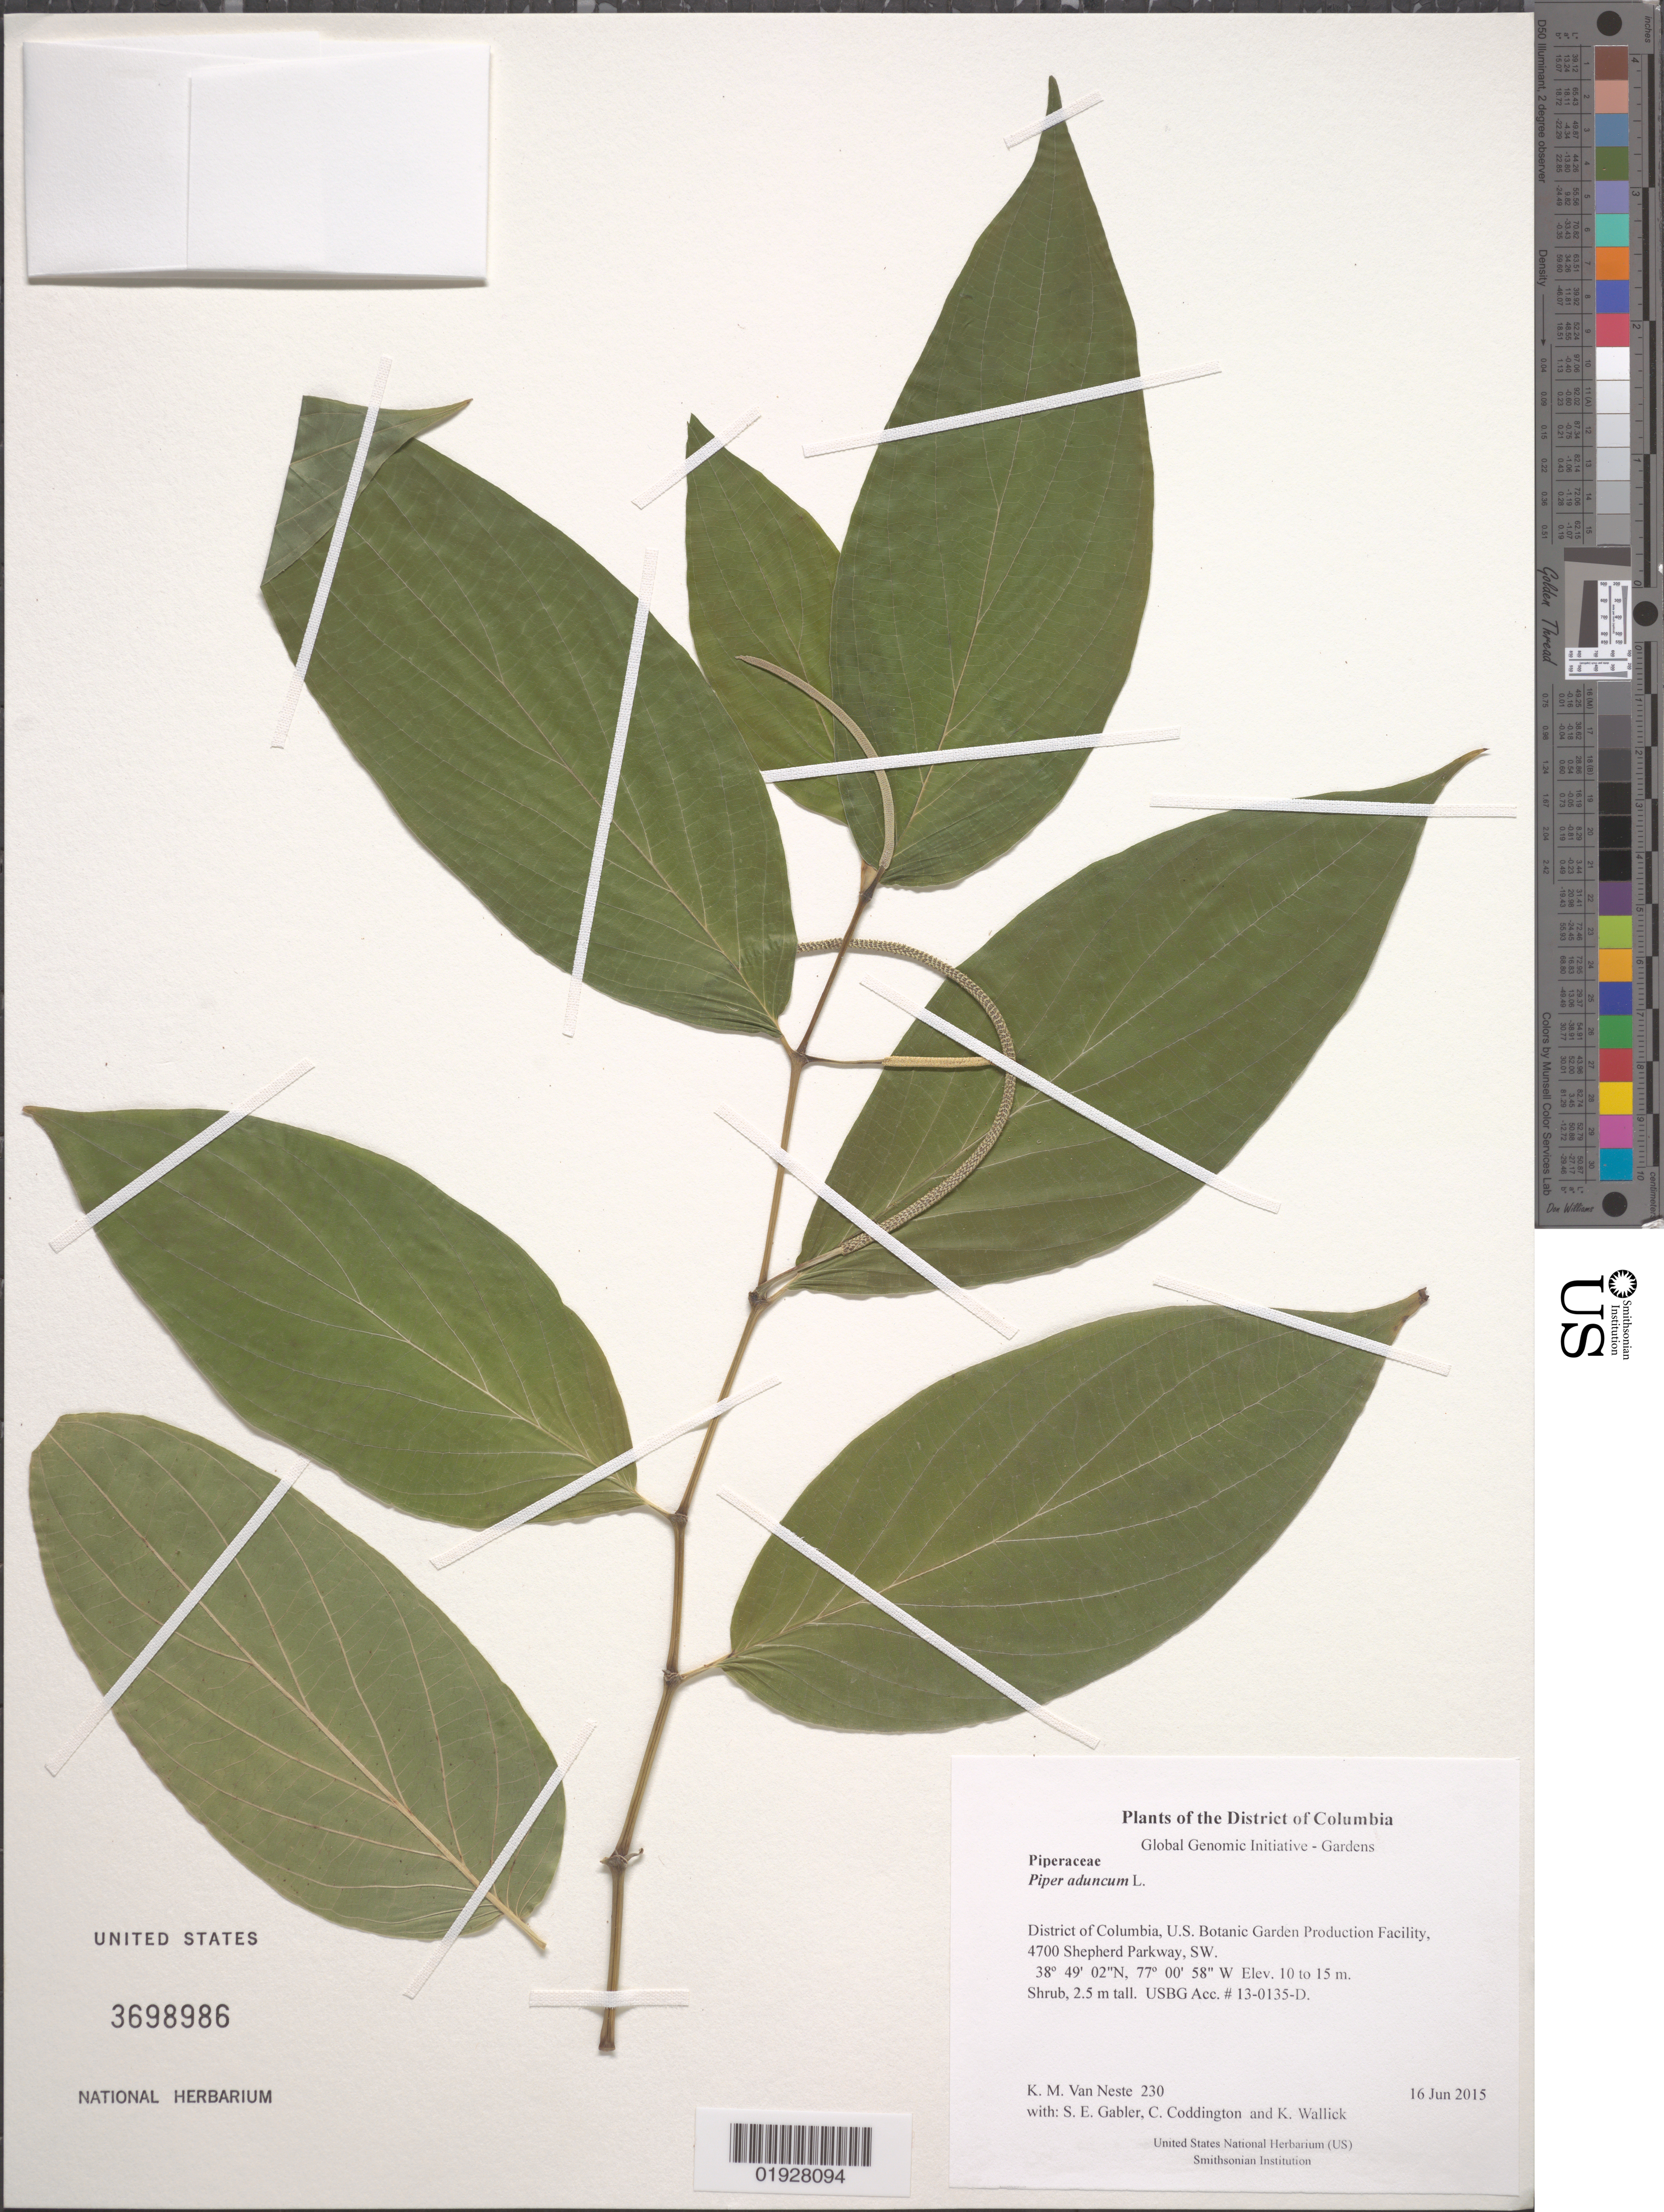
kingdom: Plantae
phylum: Tracheophyta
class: Magnoliopsida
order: Piperales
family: Piperaceae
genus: Piper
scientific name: Piper aduncum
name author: L.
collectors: K. M. Van Neste, S. E. Gabler, C. Coddington & K. Wallick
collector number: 230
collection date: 2015-06-16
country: United States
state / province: District of Columbia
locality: U.S. Botanic Garden Production Facility, 4700 Shepherd Parkway, SW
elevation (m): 10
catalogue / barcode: US 3698986